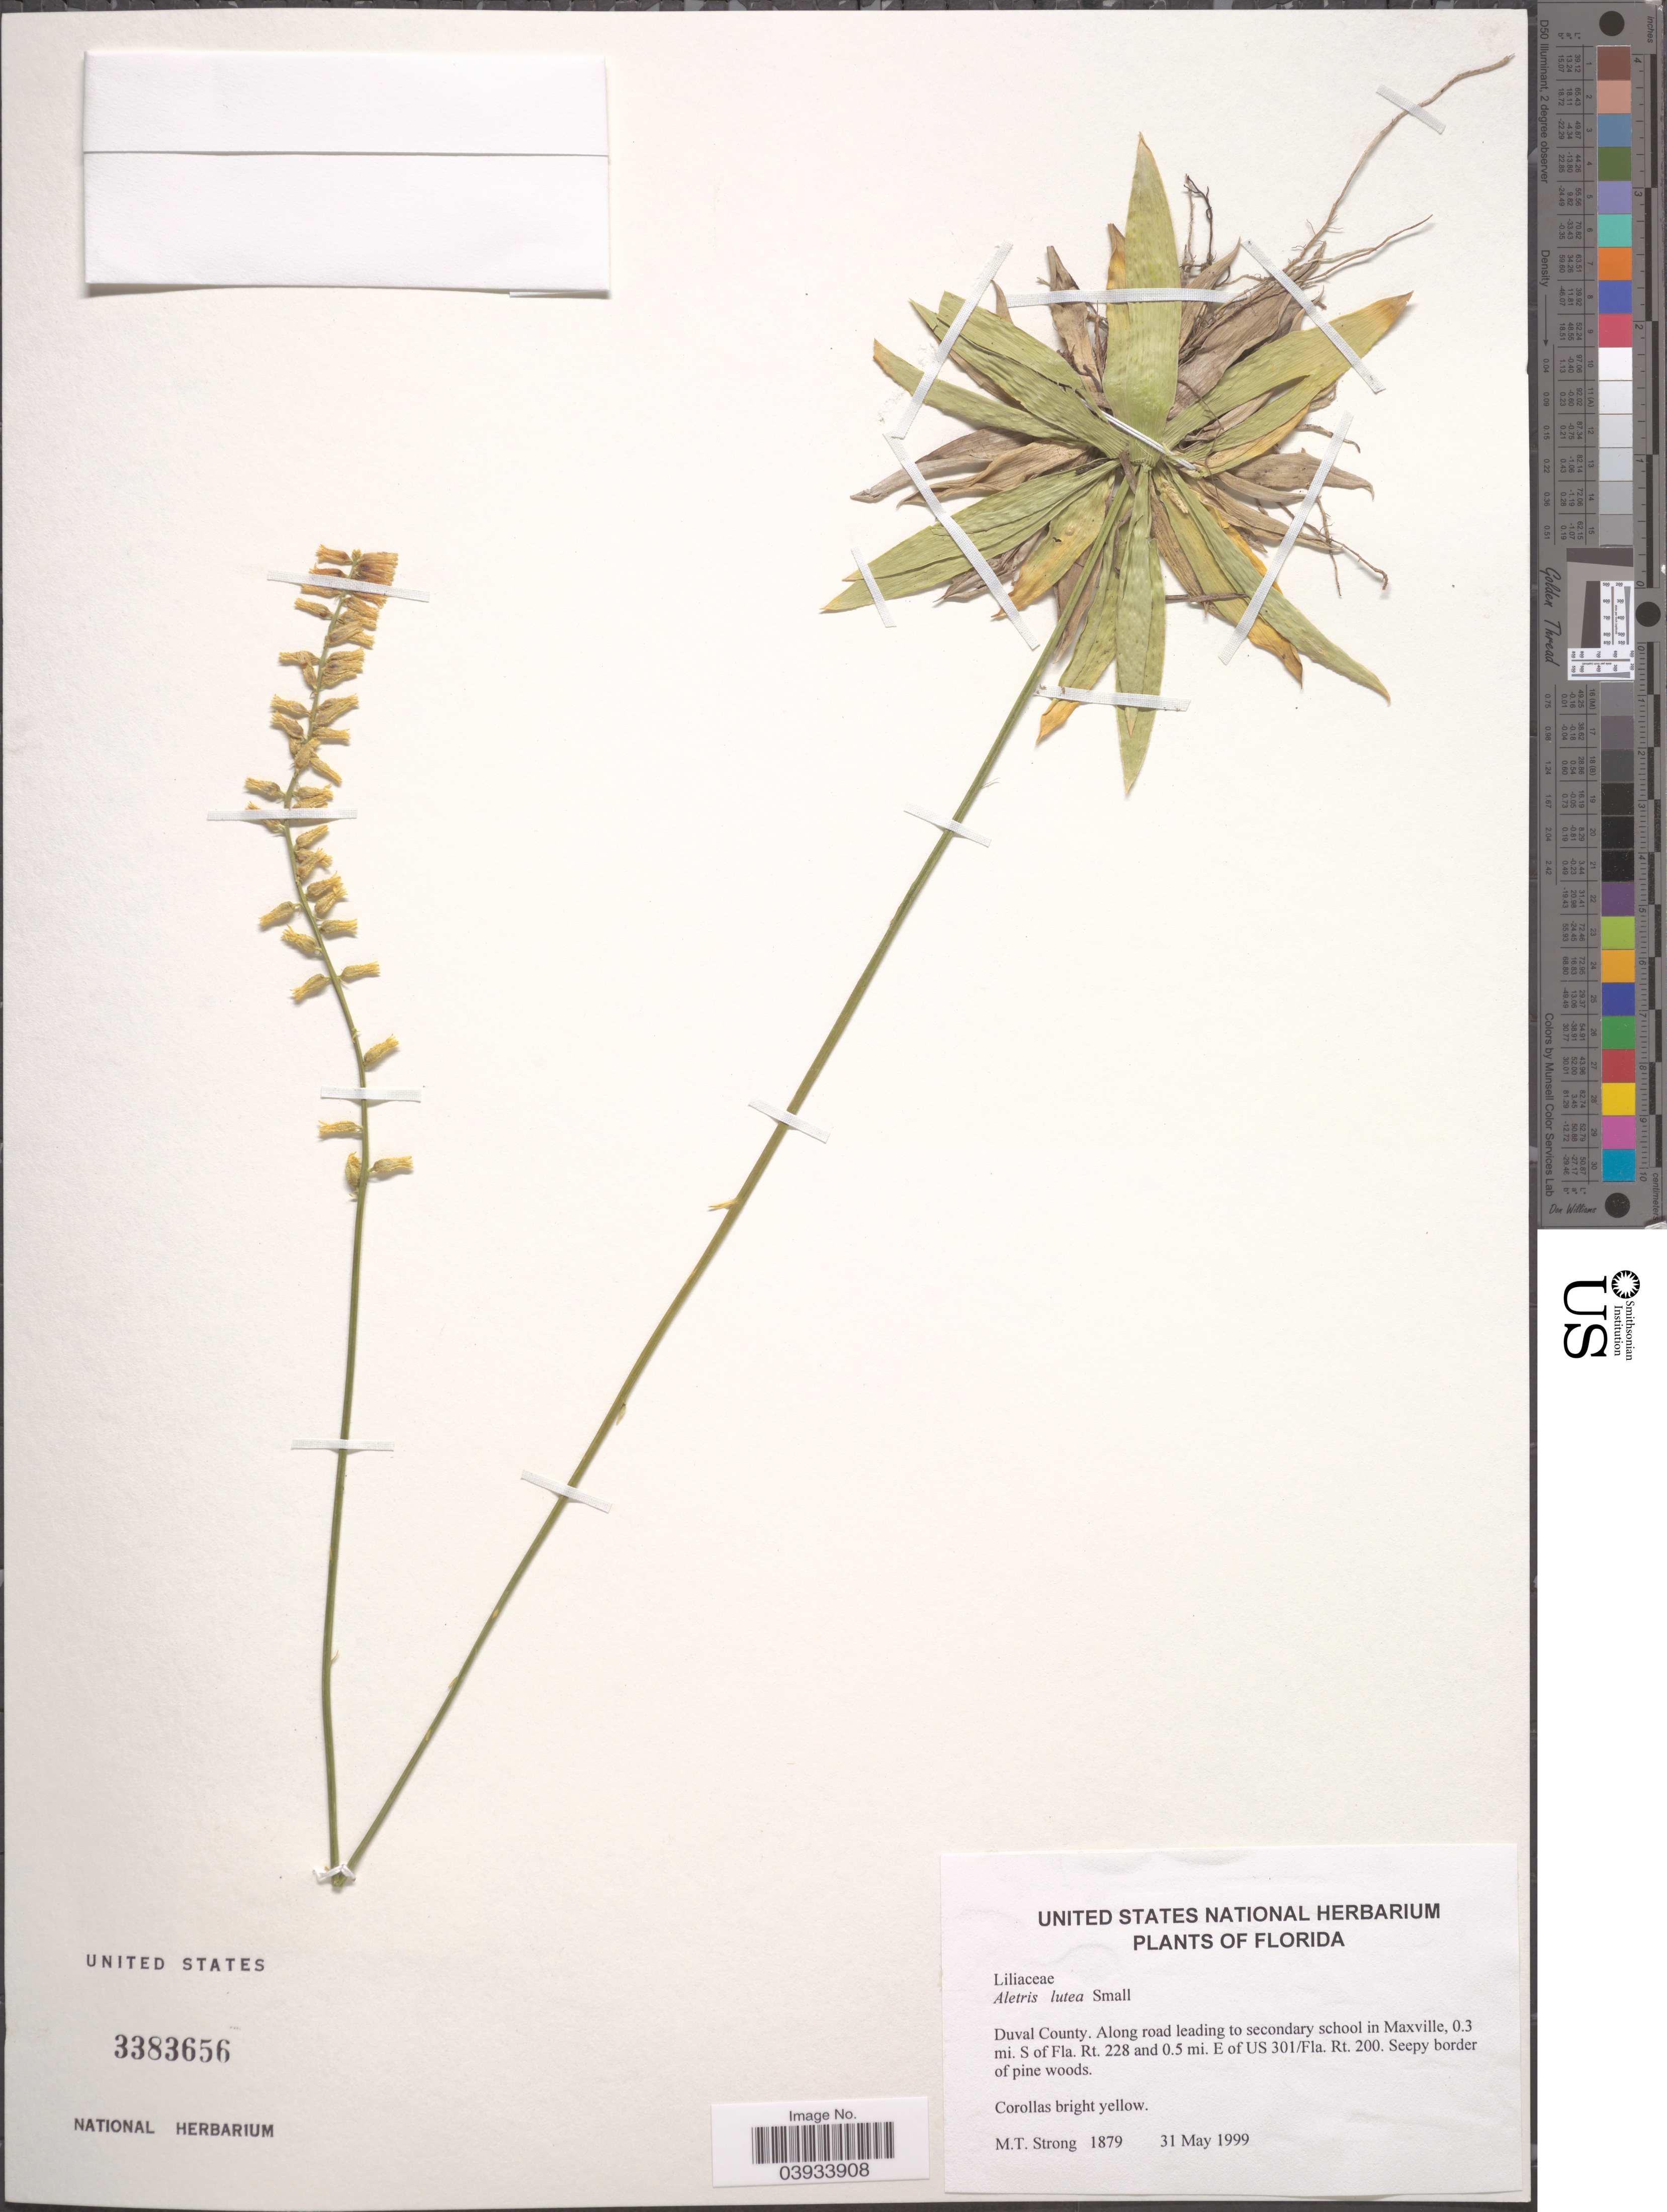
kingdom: Plantae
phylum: Tracheophyta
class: Liliopsida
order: Dioscoreales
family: Nartheciaceae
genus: Aletris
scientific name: Aletris lutea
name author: Small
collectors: M. T. Strong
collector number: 1879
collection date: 1999-05-31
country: United States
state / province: Florida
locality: Duval County. Along road leading to secondary school in Maxville, 0.3 mi. S of Fla. Rt. 228 and 0.5 mi. E of US 301/Fla. Rt. 200.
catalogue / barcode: US 3383656